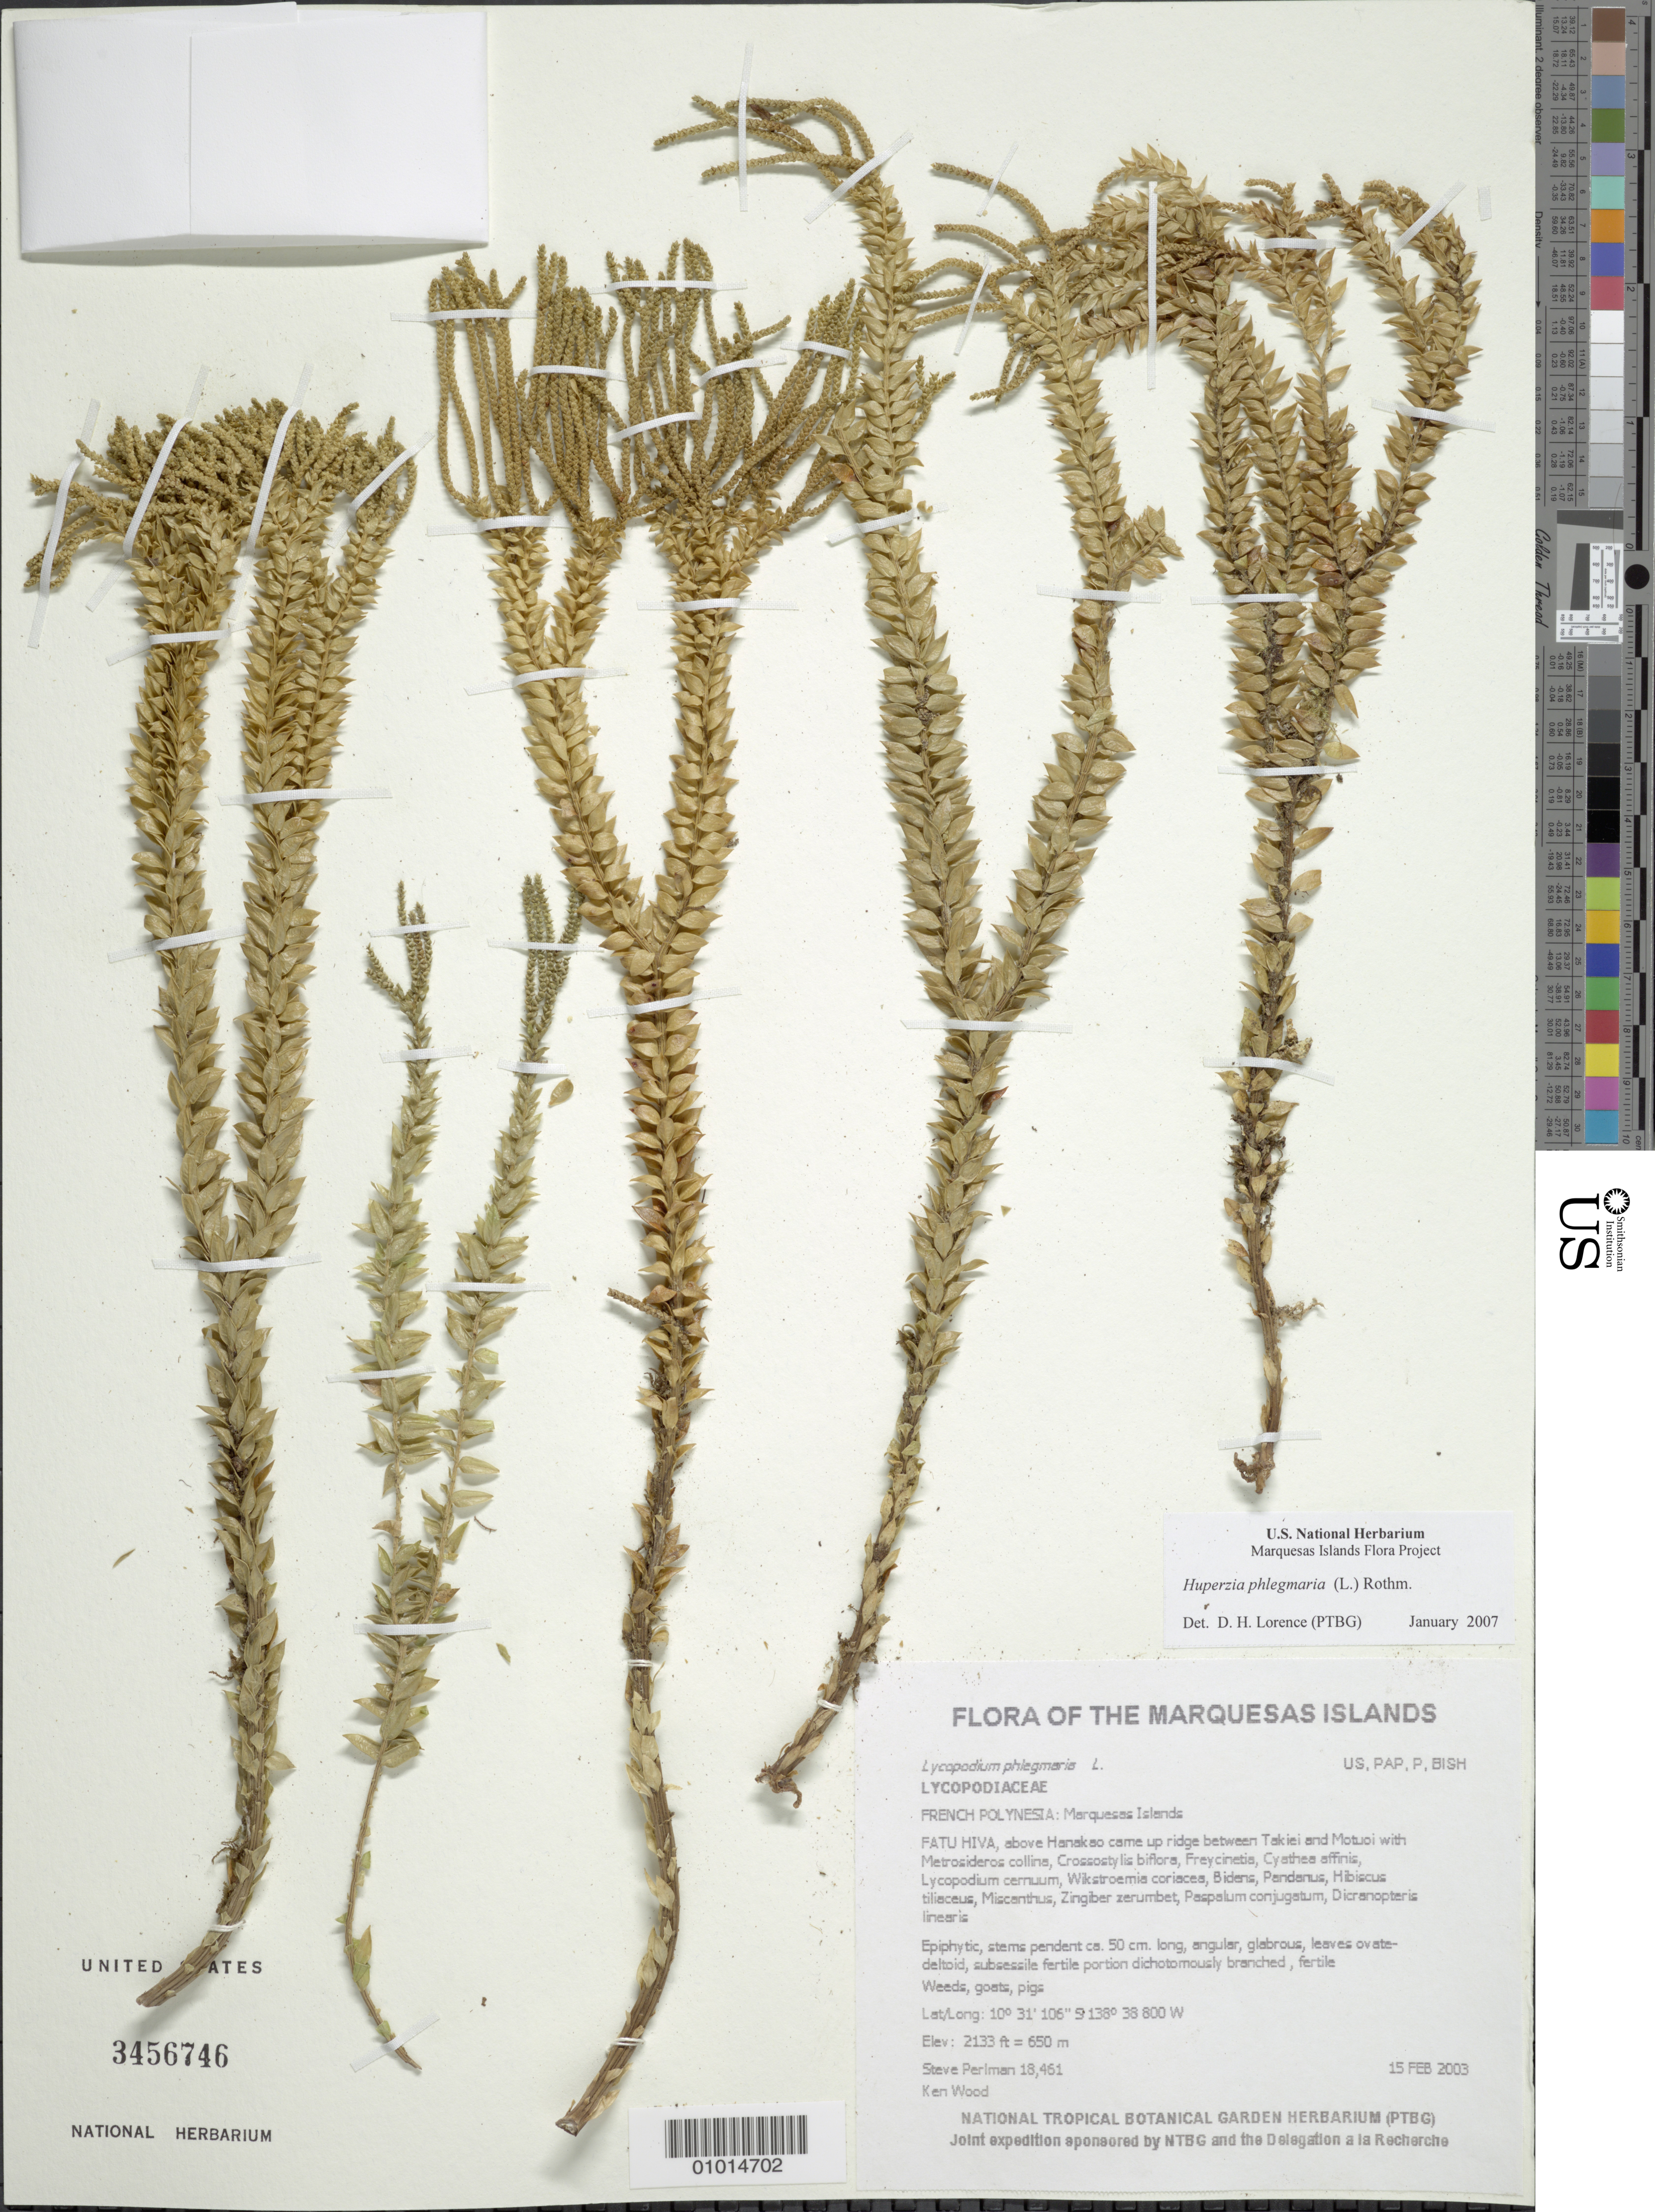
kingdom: Plantae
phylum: Tracheophyta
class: Lycopodiopsida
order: Lycopodiales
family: Lycopodiaceae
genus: Phlegmariurus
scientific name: Phlegmariurus australis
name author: (Willd.) A. R. Field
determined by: Wagner, W. L., (BOT), Smithsonian Institution - National Museum of Natural History (UNITED STATES)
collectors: S. P. Perlman & K. R. Wood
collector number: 18461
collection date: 2003-02-15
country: French Polynesia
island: Fatu Hiva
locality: Above Hanakao came up ridge between Takiei and Motuoi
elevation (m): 650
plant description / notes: Weeds, goats, pigs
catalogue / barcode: US 3456746